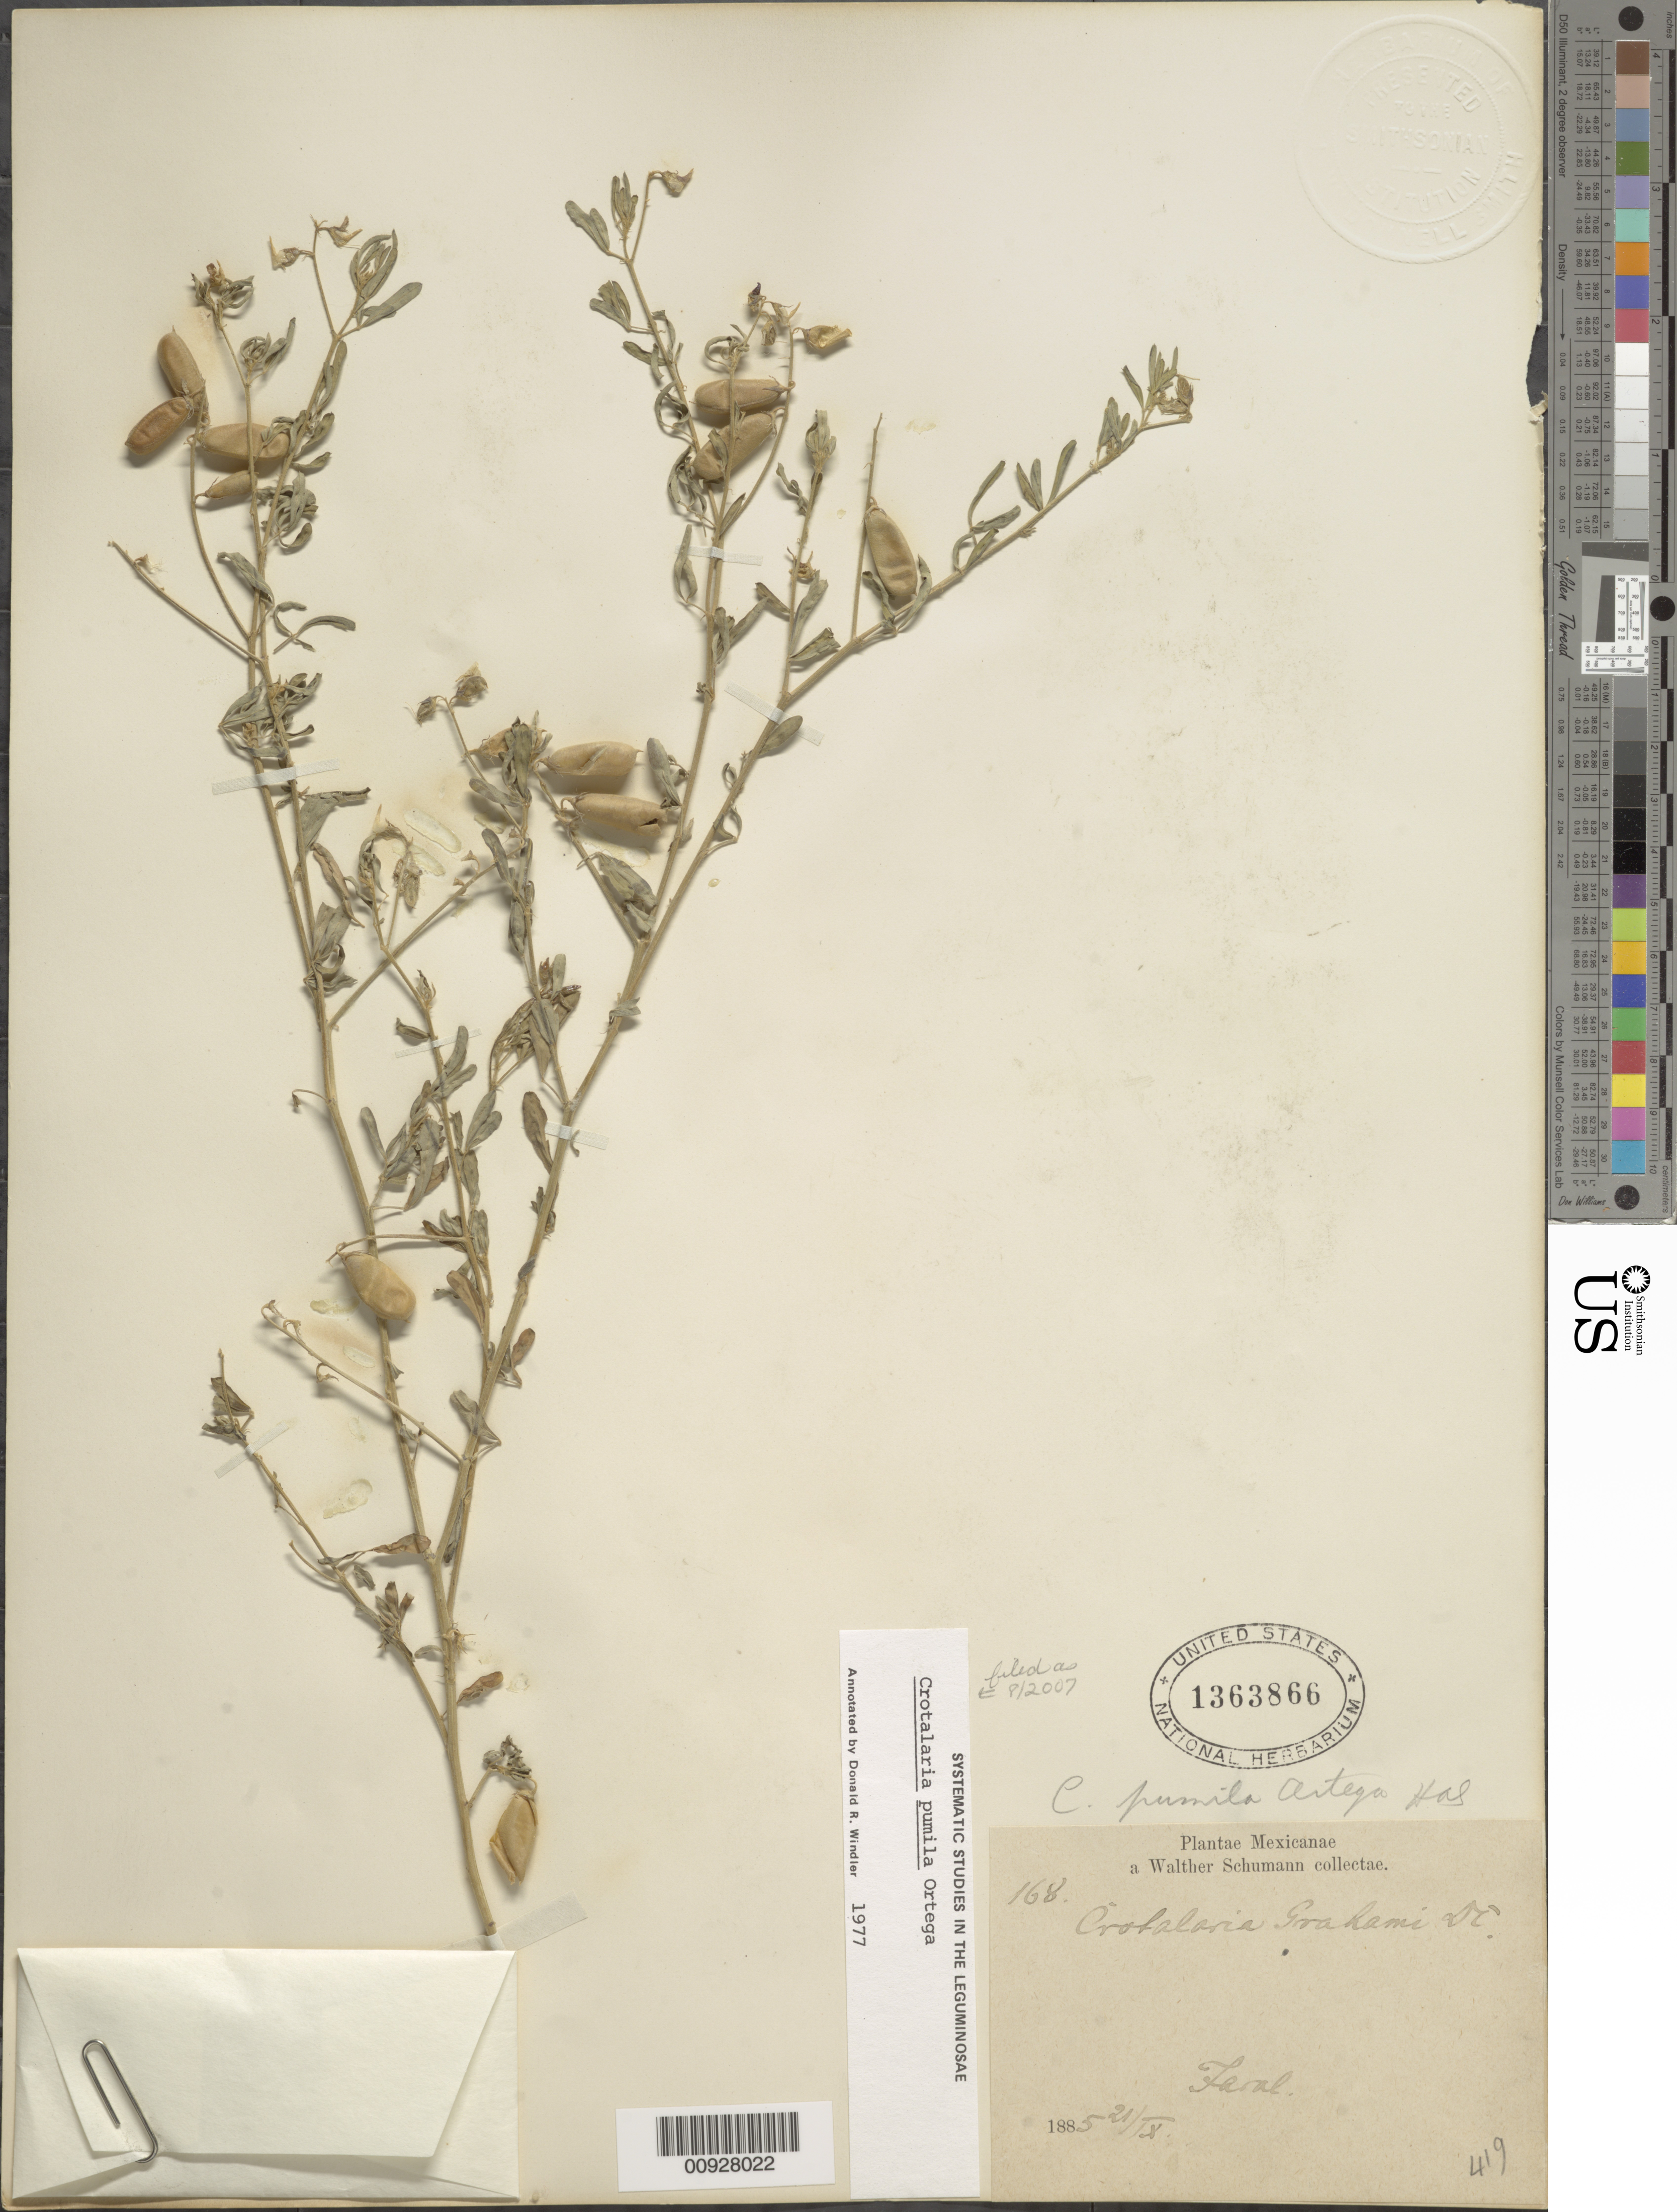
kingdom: Plantae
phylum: Tracheophyta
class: Magnoliopsida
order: Fabales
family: Fabaceae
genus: Crotalaria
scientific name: Crotalaria pumila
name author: Ortega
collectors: W. Schumann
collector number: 168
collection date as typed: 21 Sep 1885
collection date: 1885-09-21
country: Mexico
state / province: Guanajuato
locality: Jaral.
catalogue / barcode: US 1363866